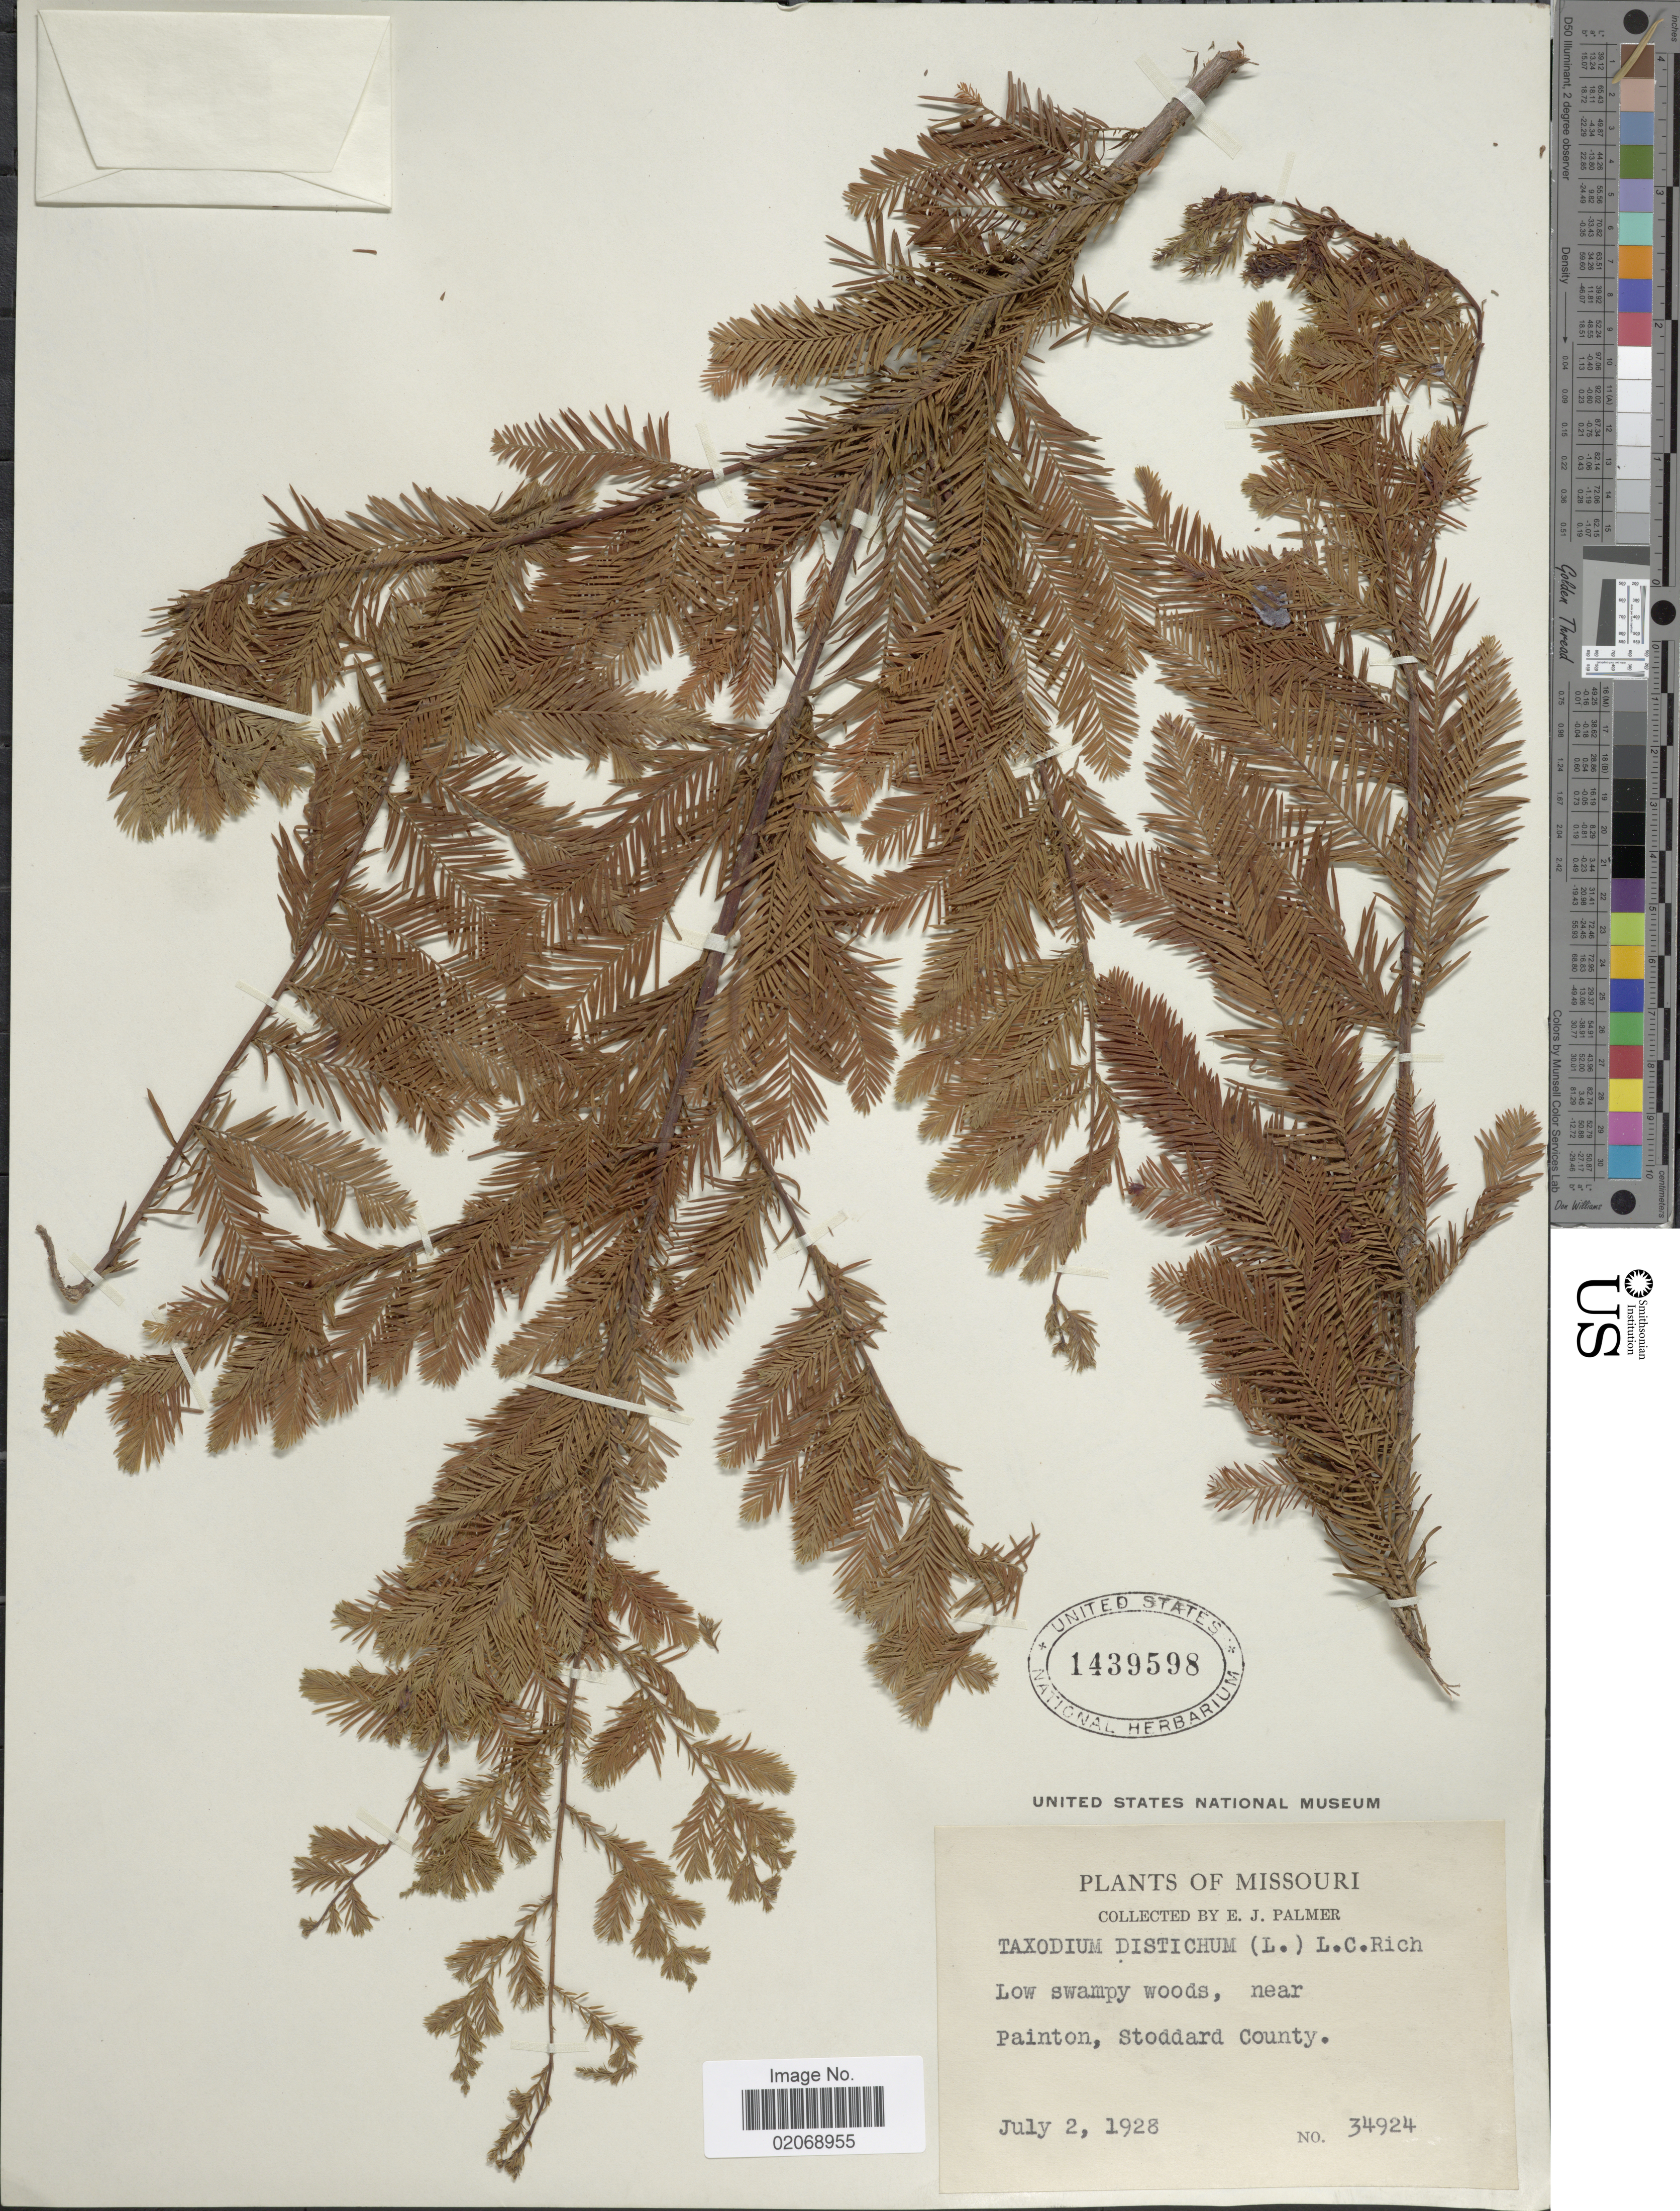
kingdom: Plantae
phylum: Tracheophyta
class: Pinopsida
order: Pinales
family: Cupressaceae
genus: Taxodium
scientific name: Taxodium distichum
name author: (L.) Rich.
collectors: E. J. Palmer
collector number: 34924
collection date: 1928-07-02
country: United States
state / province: Missouri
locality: Near Painton, Stoddard County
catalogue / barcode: US 1439598